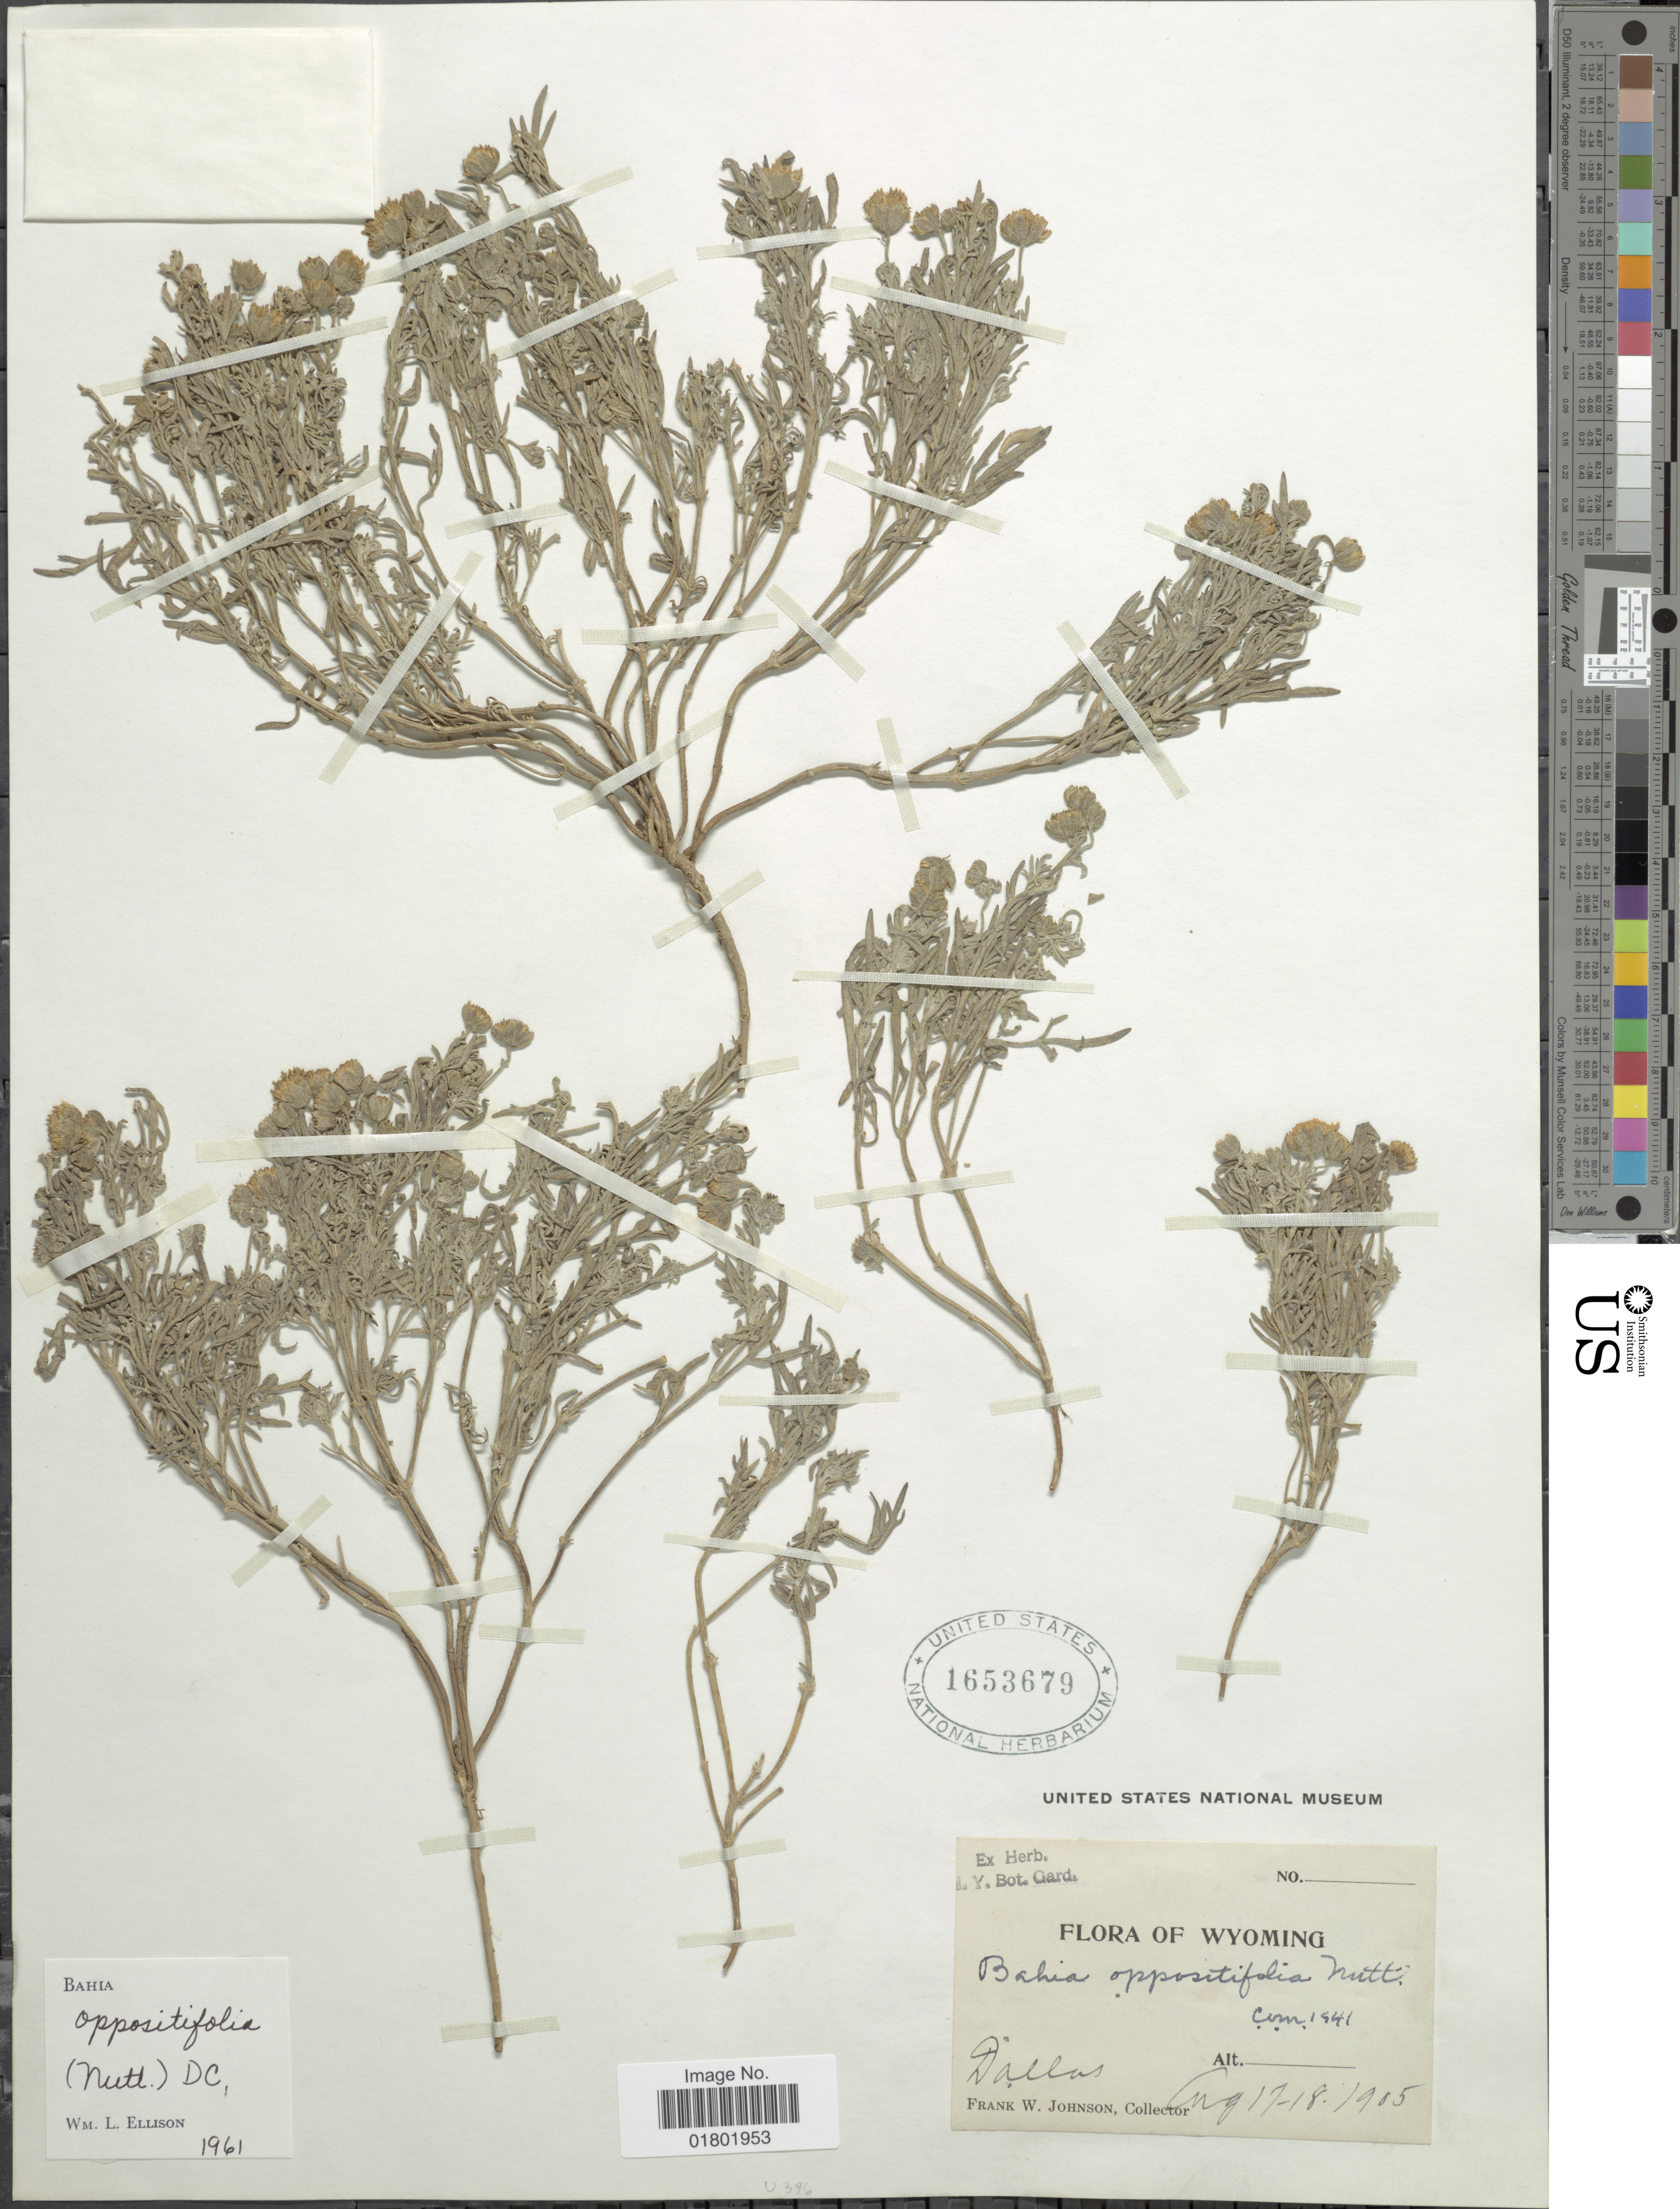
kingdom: Plantae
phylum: Tracheophyta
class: Magnoliopsida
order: Asterales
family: Asteraceae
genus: Bahia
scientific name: Bahia oppositifolia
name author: Nutt.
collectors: F. W. Johnson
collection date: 1905-08-17/1905-08-18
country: United States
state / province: Wyoming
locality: Dallas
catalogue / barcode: US 1653679